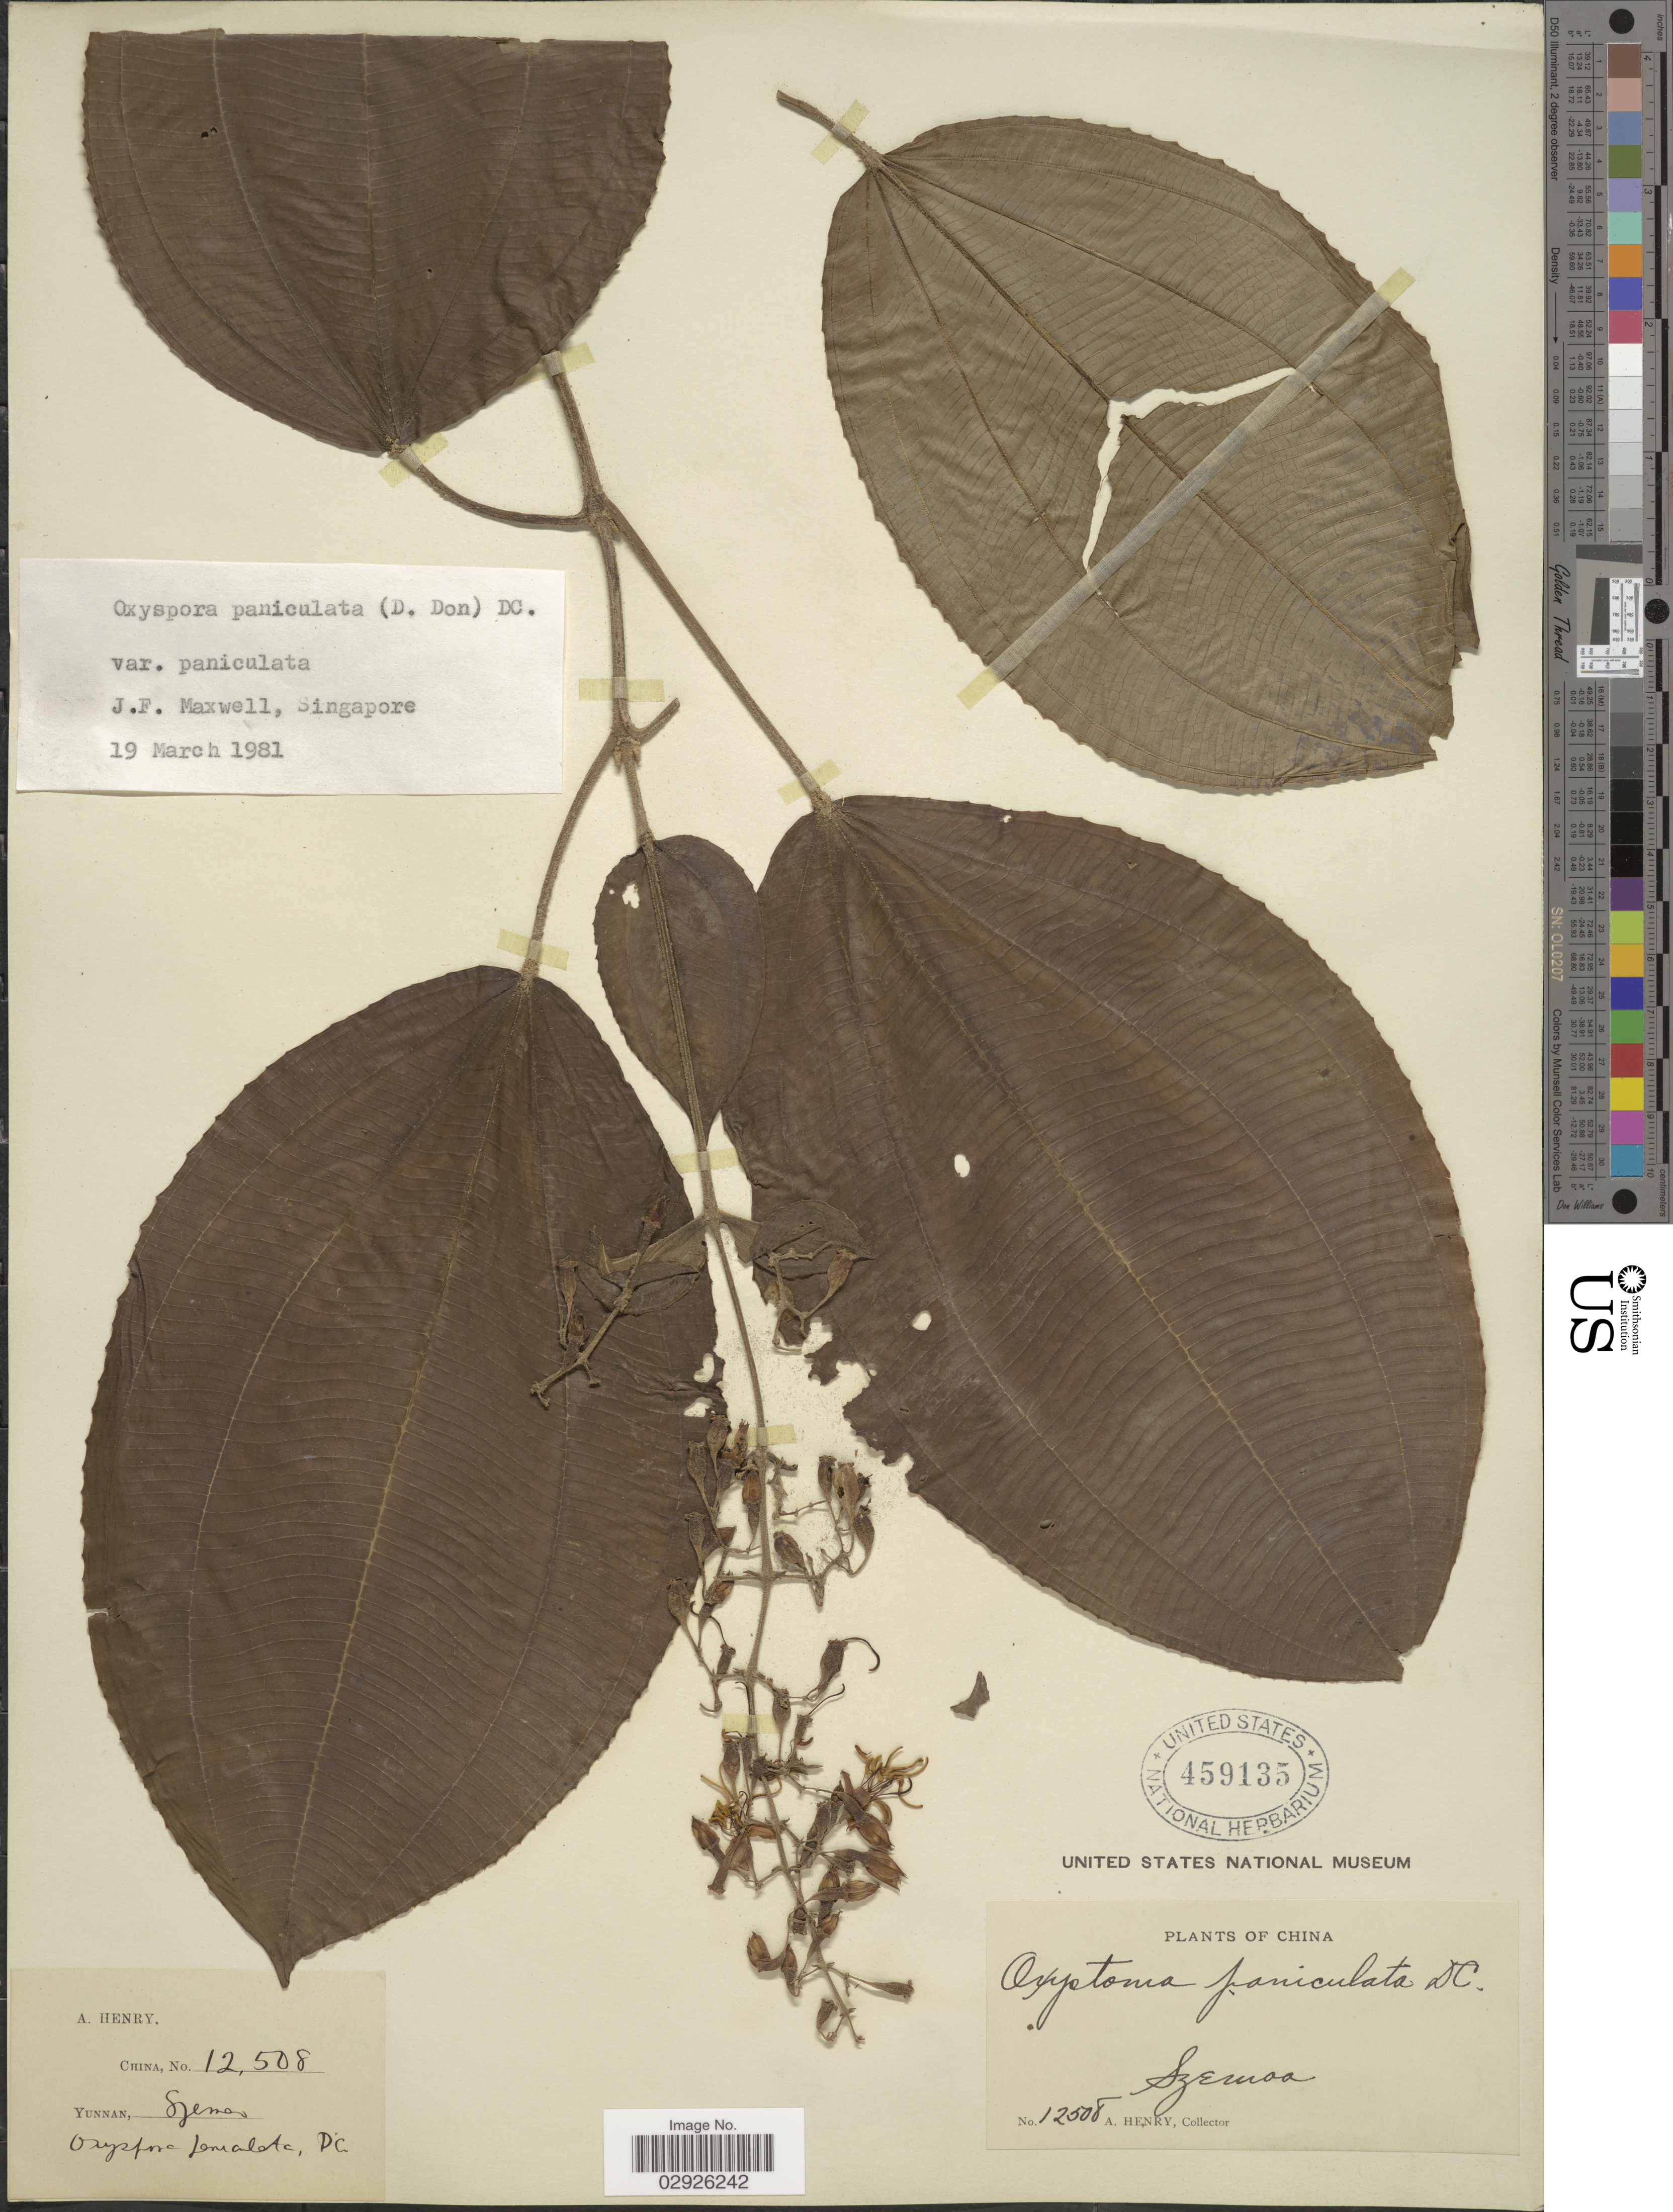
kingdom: Plantae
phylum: Tracheophyta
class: Magnoliopsida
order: Myrtales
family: Melastomataceae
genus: Oxyspora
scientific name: Oxyspora paniculata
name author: (D. Don) DC.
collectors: A. Henry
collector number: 12508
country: China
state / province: Yunnan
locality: Szemoa.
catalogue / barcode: US 459135